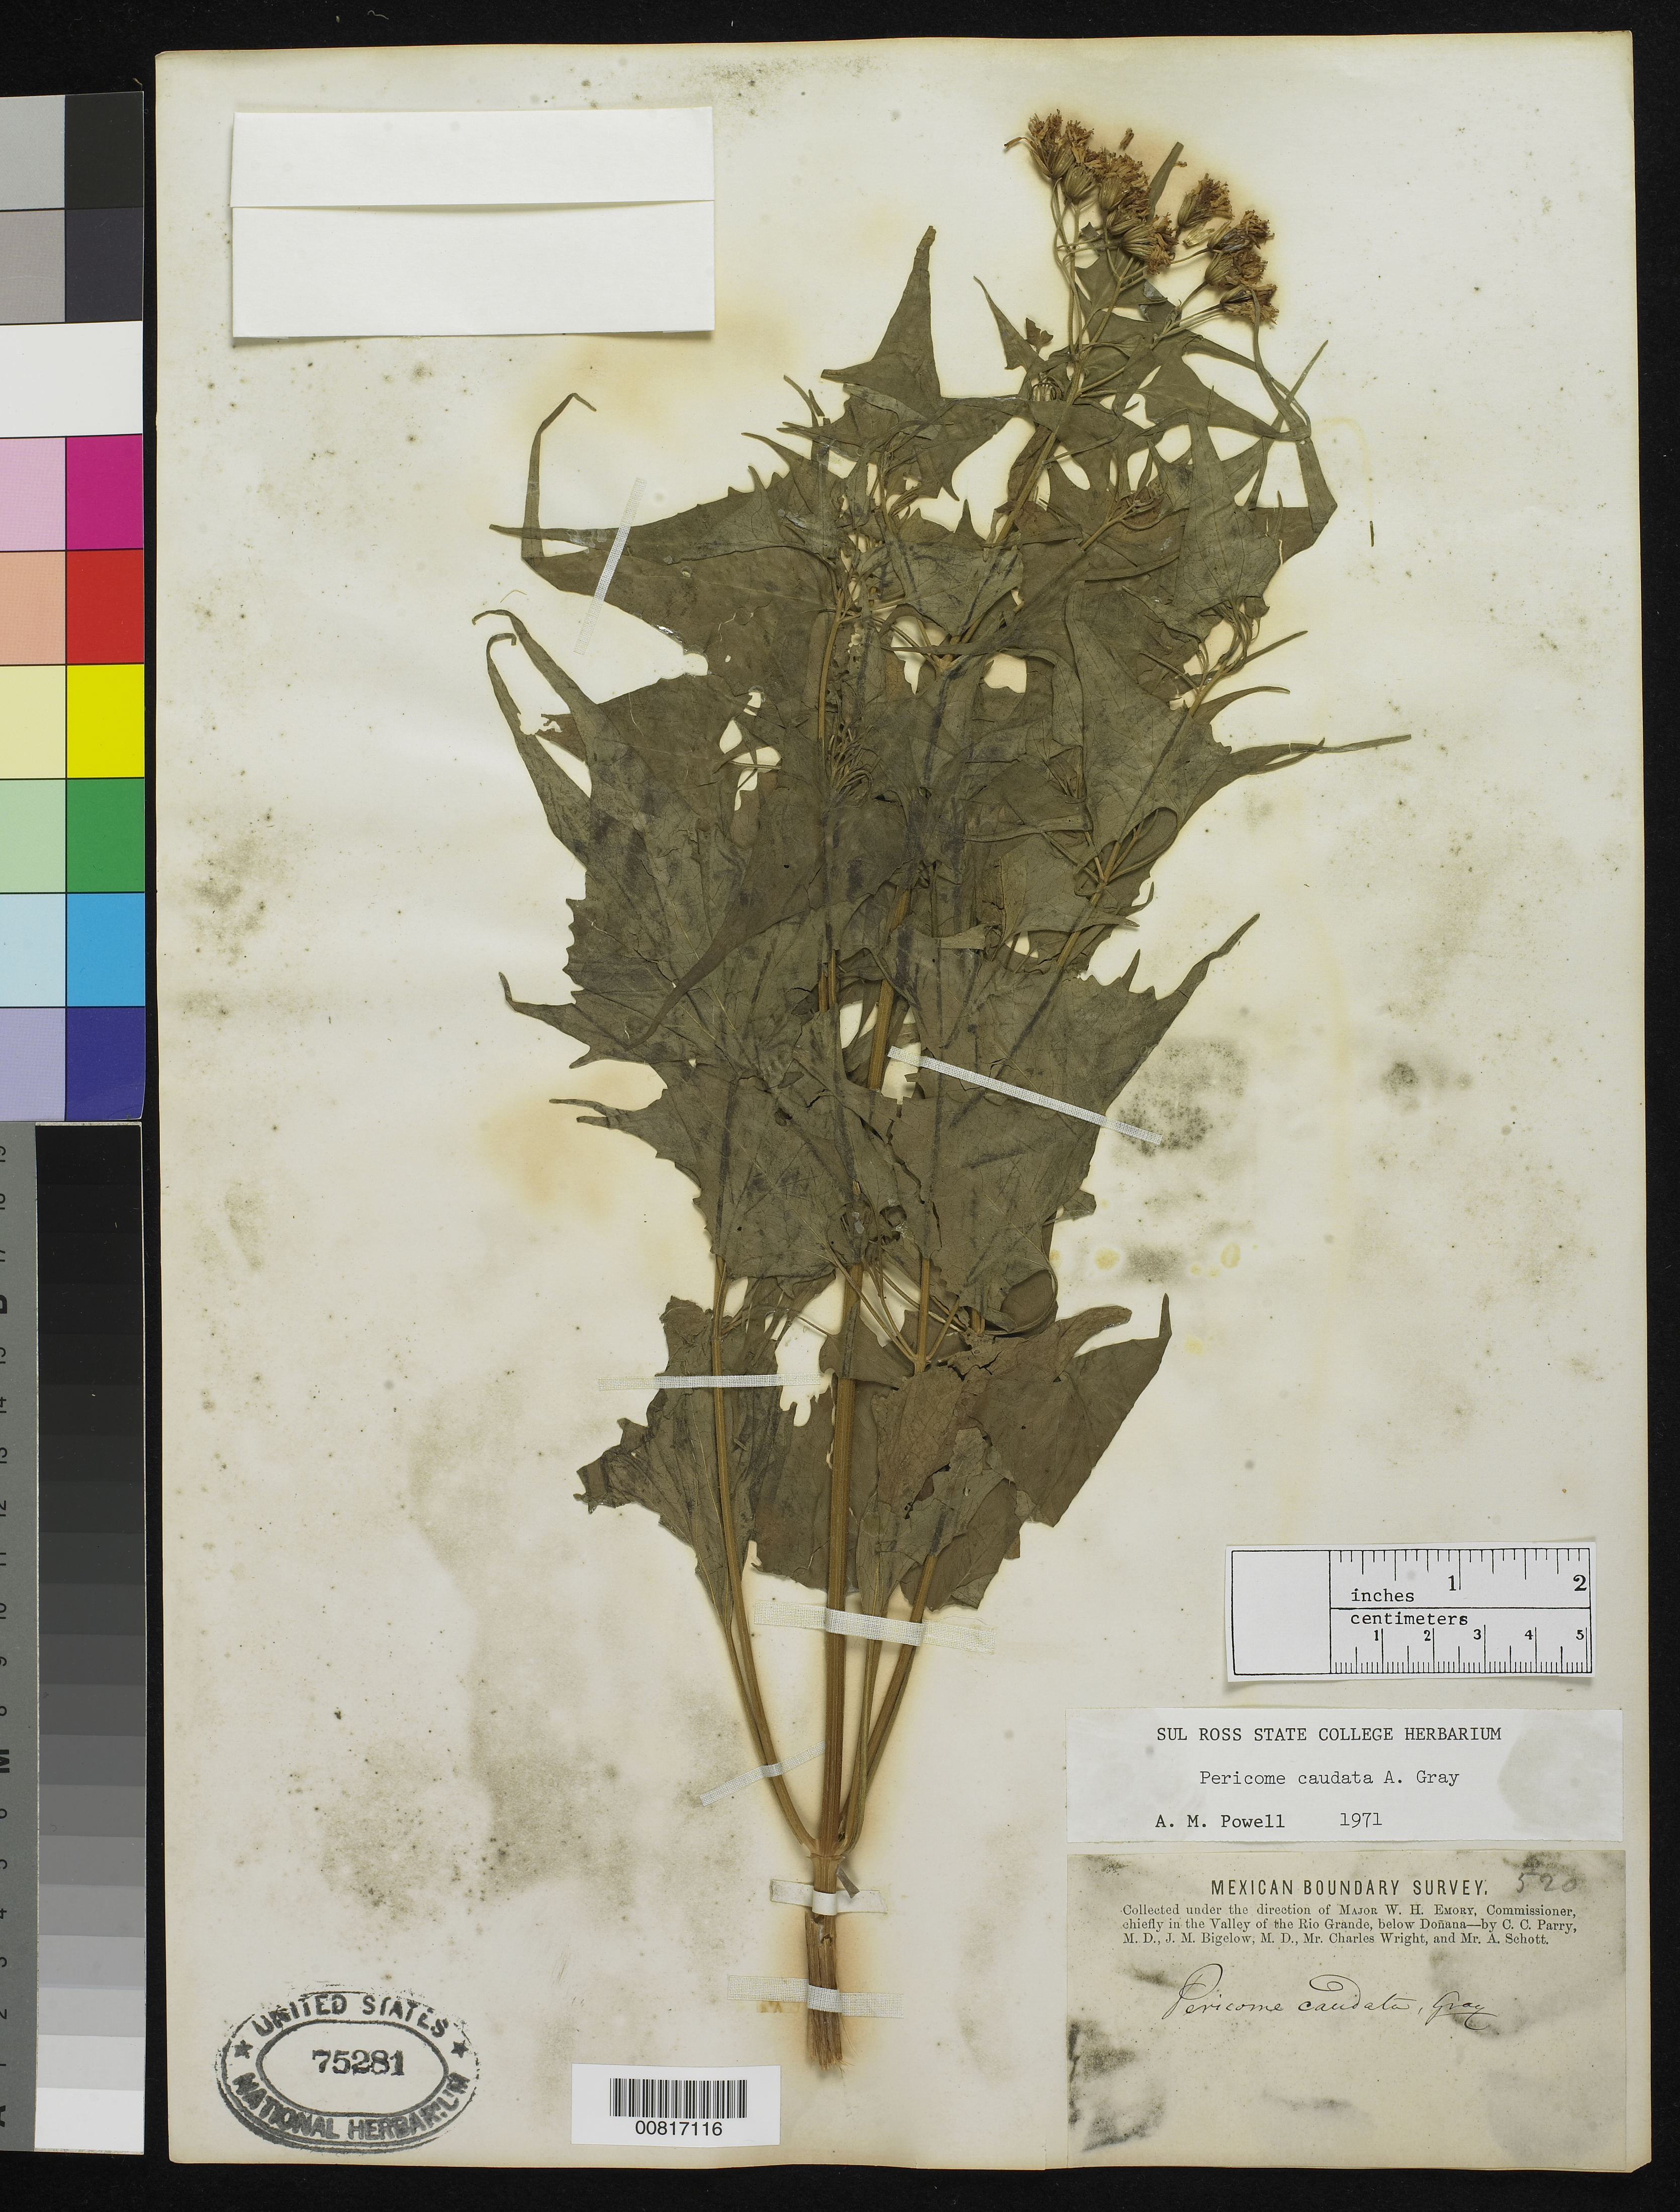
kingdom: Plantae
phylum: Tracheophyta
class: Magnoliopsida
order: Asterales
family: Asteraceae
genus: Pericome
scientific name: Pericome caudata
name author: A. Gray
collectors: C. C. Parry, J. M. Bigelow, C. Wright & A. C. V. Schott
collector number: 520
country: United States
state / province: New Mexico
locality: Valley of the Rio Grande, below Doñana, New Mexico.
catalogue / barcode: US 75281